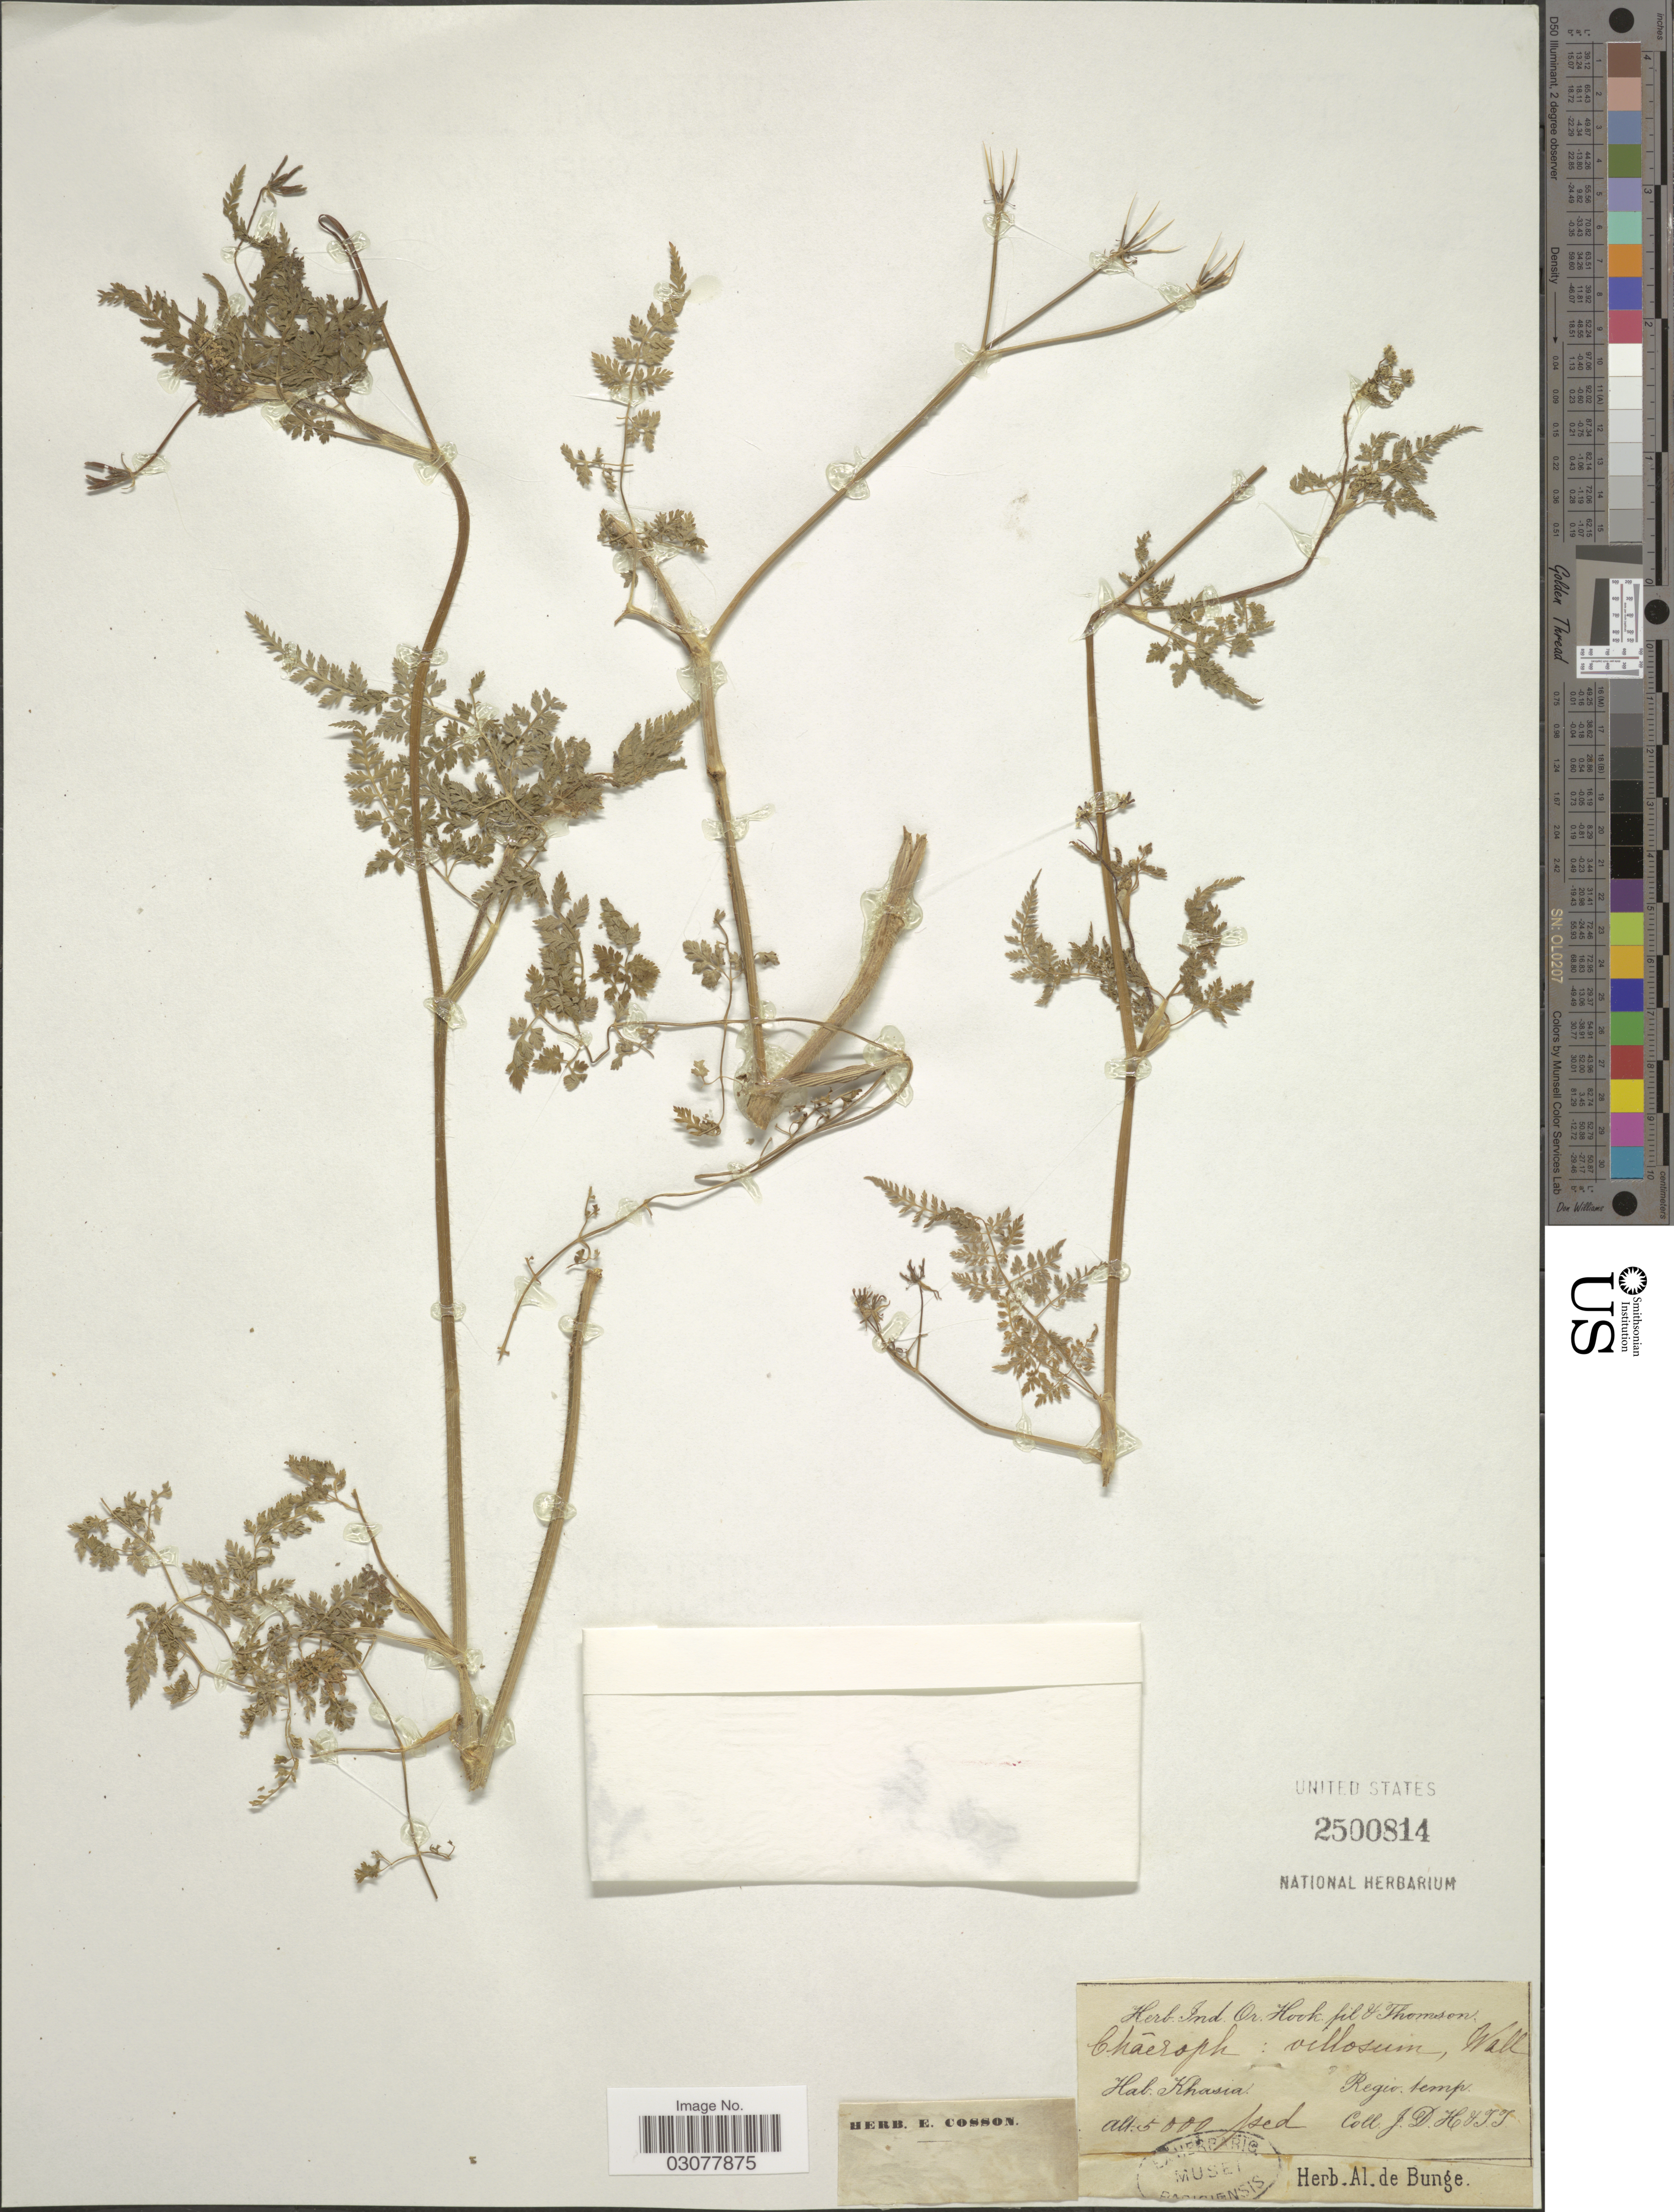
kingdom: Plantae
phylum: Tracheophyta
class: Magnoliopsida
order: Apiales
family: Apiaceae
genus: Chaerophyllum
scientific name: Chaerophyllum villosum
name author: Wall. ex DC.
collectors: J. D. Hooker & T. Thomson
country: India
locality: Khasia, Regio temp.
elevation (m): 1524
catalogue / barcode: US 2500814